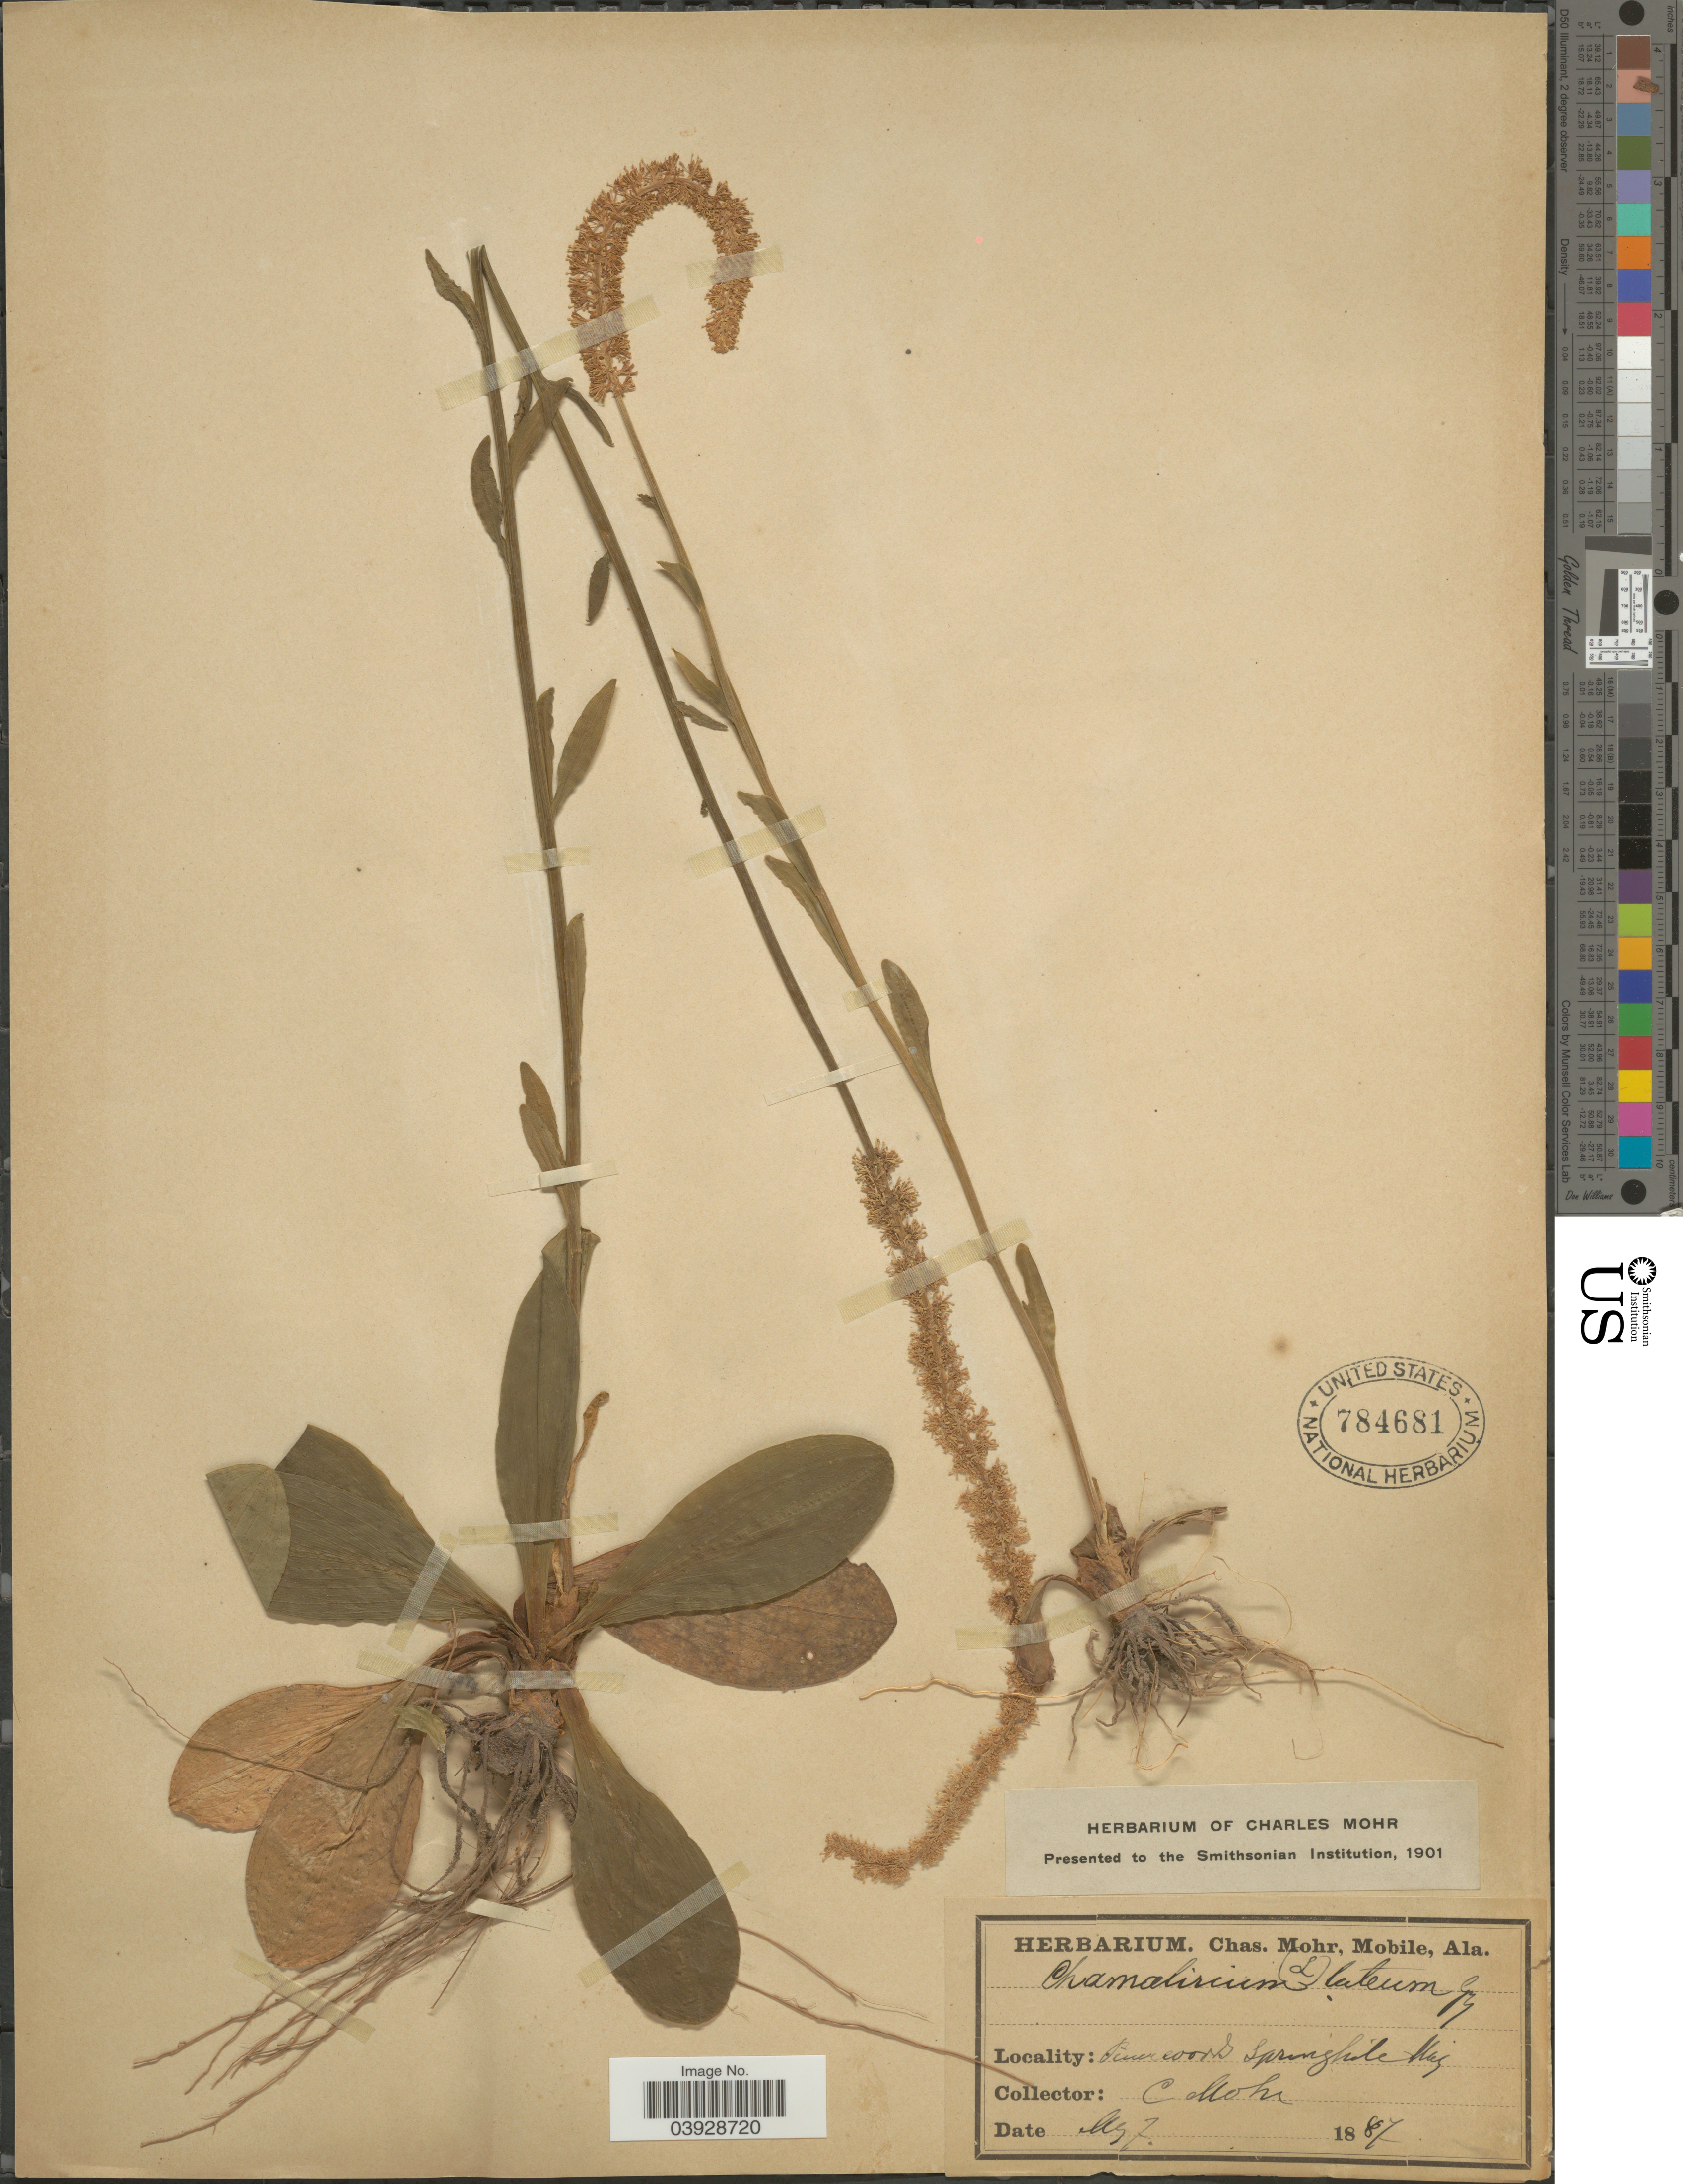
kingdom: Plantae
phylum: Tracheophyta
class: Liliopsida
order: Liliales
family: Melanthiaceae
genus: Chamaelirium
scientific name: Chamaelirium luteum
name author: (L.) A. Gray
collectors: C. T. Mohr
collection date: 1887-08-07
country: United States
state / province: Alabama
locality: River woods. Springhill.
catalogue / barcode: US 784681